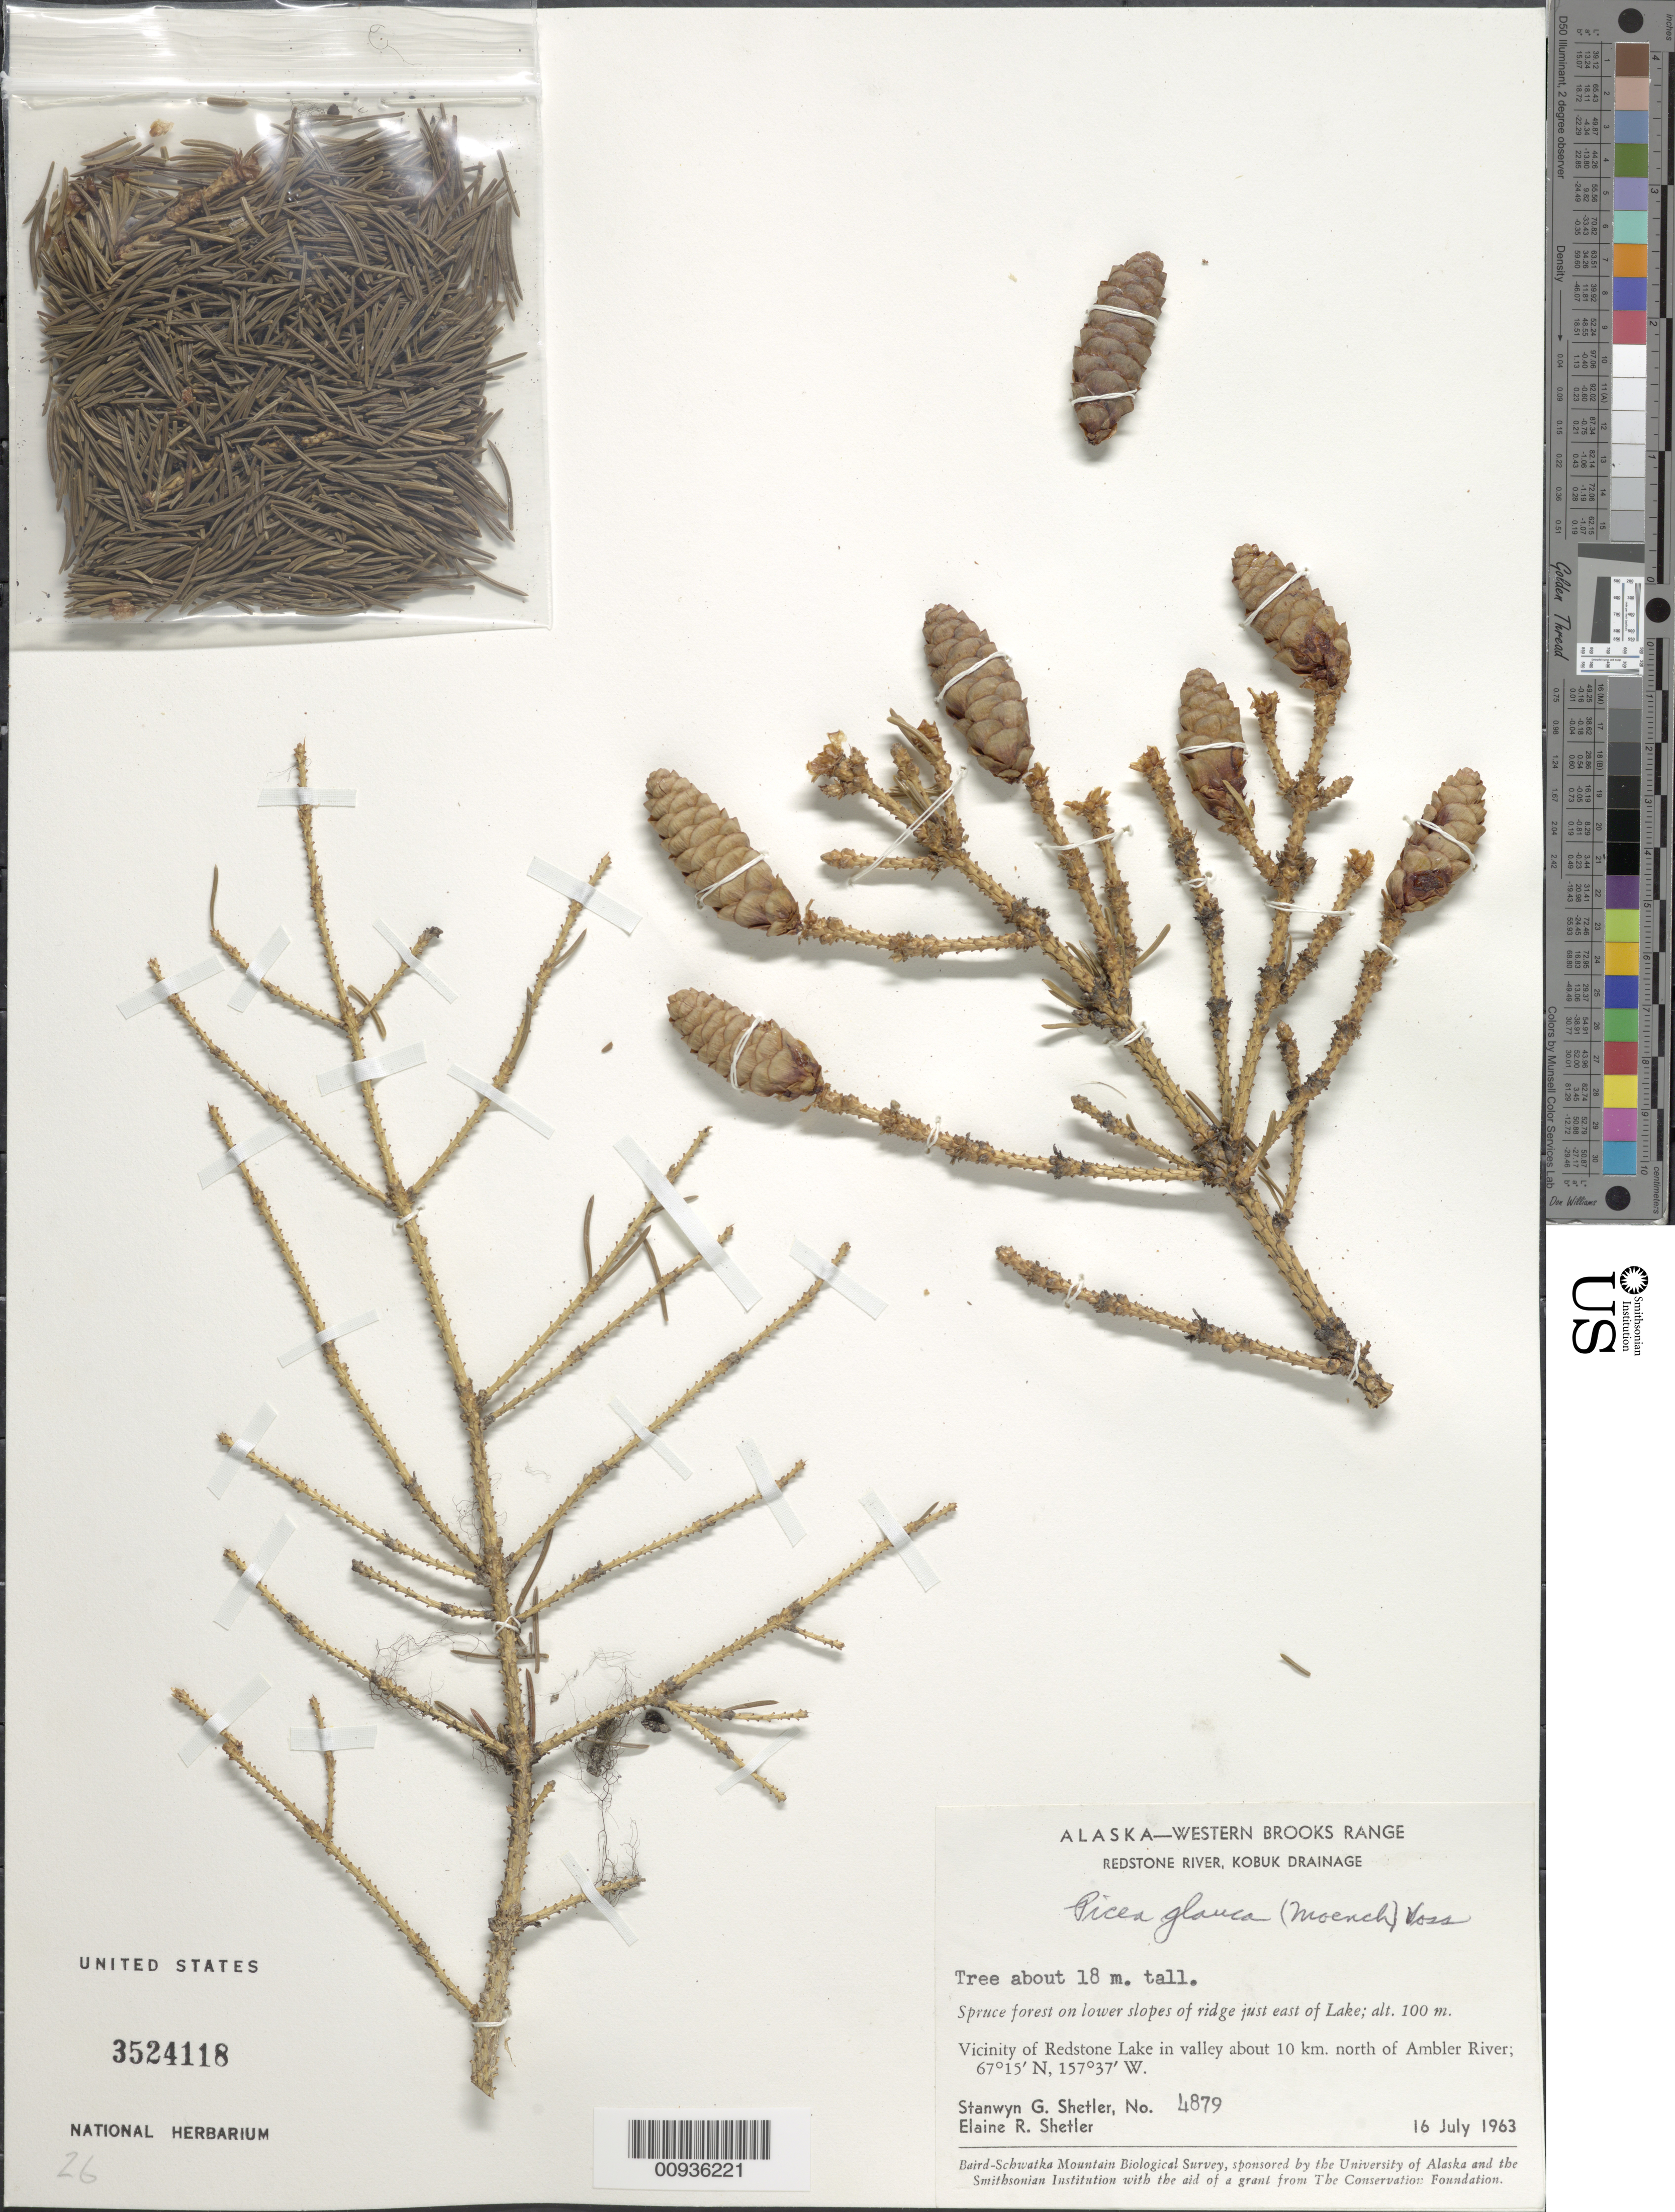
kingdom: Plantae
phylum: Tracheophyta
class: Pinopsida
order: Pinales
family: Pinaceae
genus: Picea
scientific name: Picea glauca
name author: (Moench) Voss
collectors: S. Shetler & E. R. Shetler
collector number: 4879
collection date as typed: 16 Jul 1963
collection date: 1963-07-16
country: United States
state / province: Alaska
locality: Vicinity of Redstone Lake in valley about 10 km. north of Ambler River. Western Brooks Range, Redstone River, Kobuk Drainage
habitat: Tree about 18 m. tall. Spruce forest on lower slopes of ridge just east of Lake.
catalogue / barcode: US 3524118